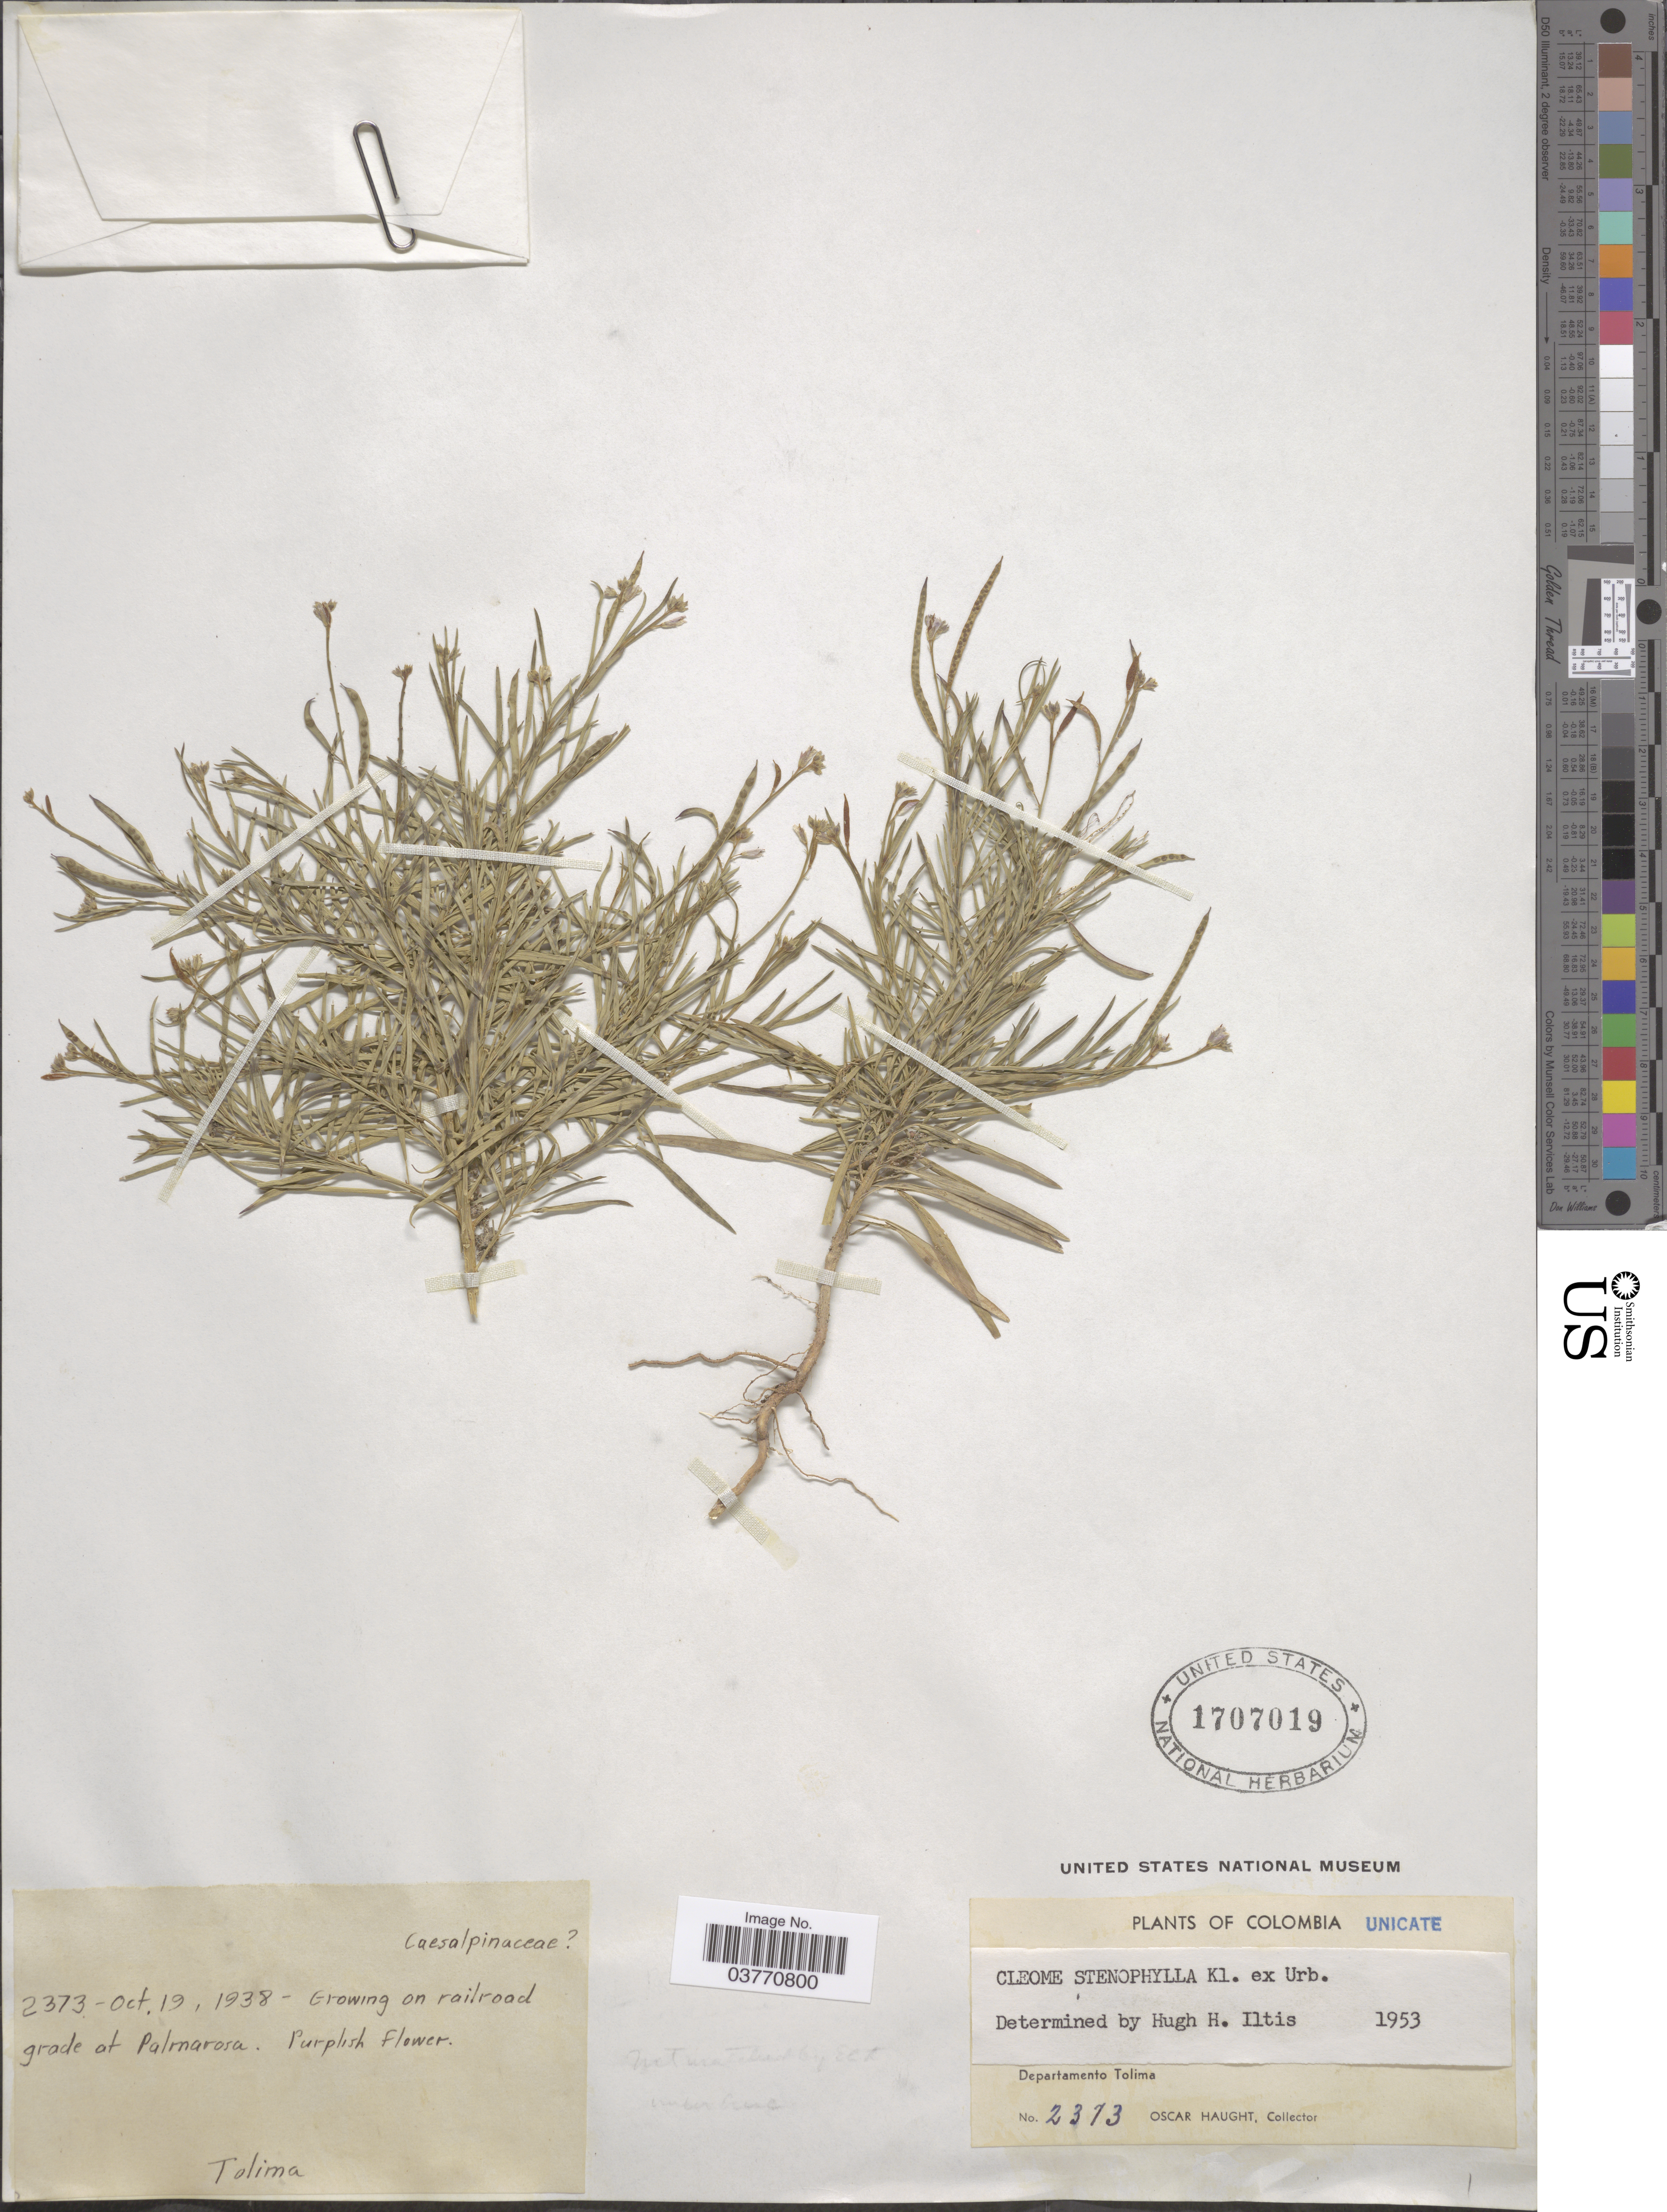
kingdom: Plantae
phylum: Tracheophyta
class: Magnoliopsida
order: Brassicales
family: Cleomaceae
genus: Physostemon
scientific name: Physostemon stenophyllus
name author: (Klotzsch ex Urb.) Iltis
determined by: Strong, M. T., (US), Smithsonian Institution - National Museum of Natural History (UNITED STATES)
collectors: O. L. Haught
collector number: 2373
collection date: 1938-10-19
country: Colombia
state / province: Tolima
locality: Departamento Tolima. Growing on railroad grade at Palmarosa.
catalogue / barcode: US 1707019